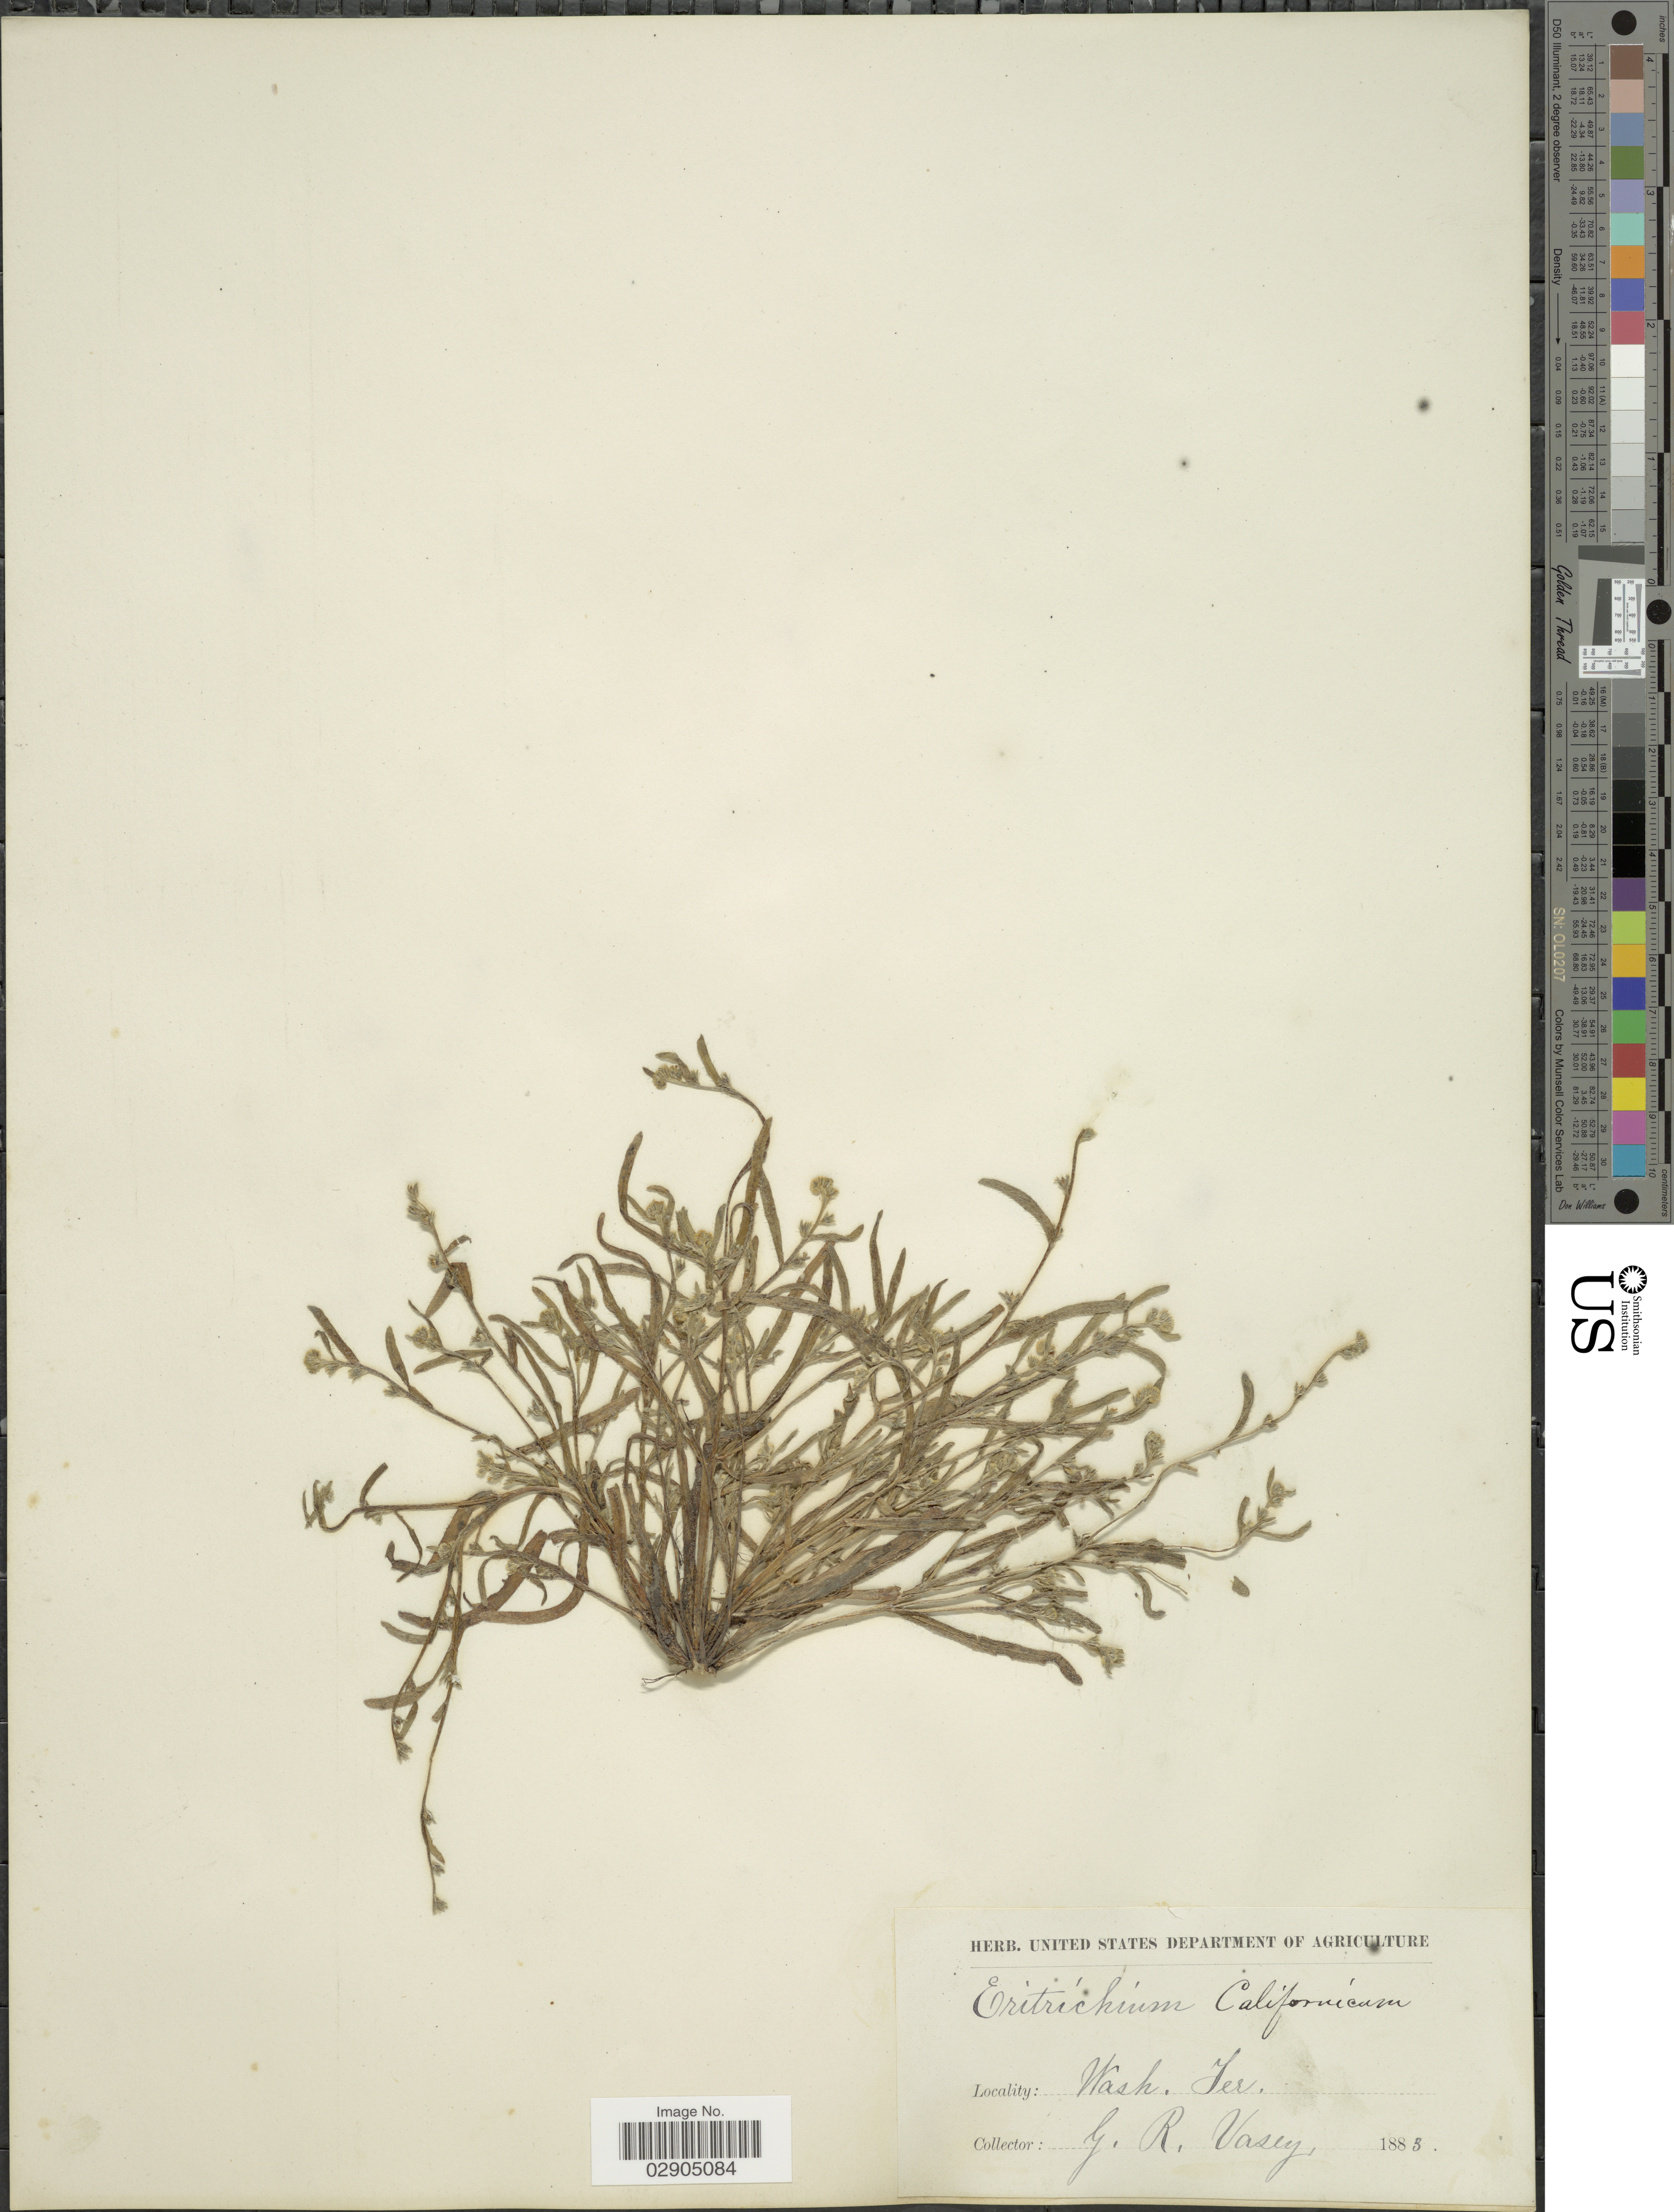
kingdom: Plantae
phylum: Tracheophyta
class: Magnoliopsida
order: Boraginales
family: Boraginaceae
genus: Allocarya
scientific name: Allocarya californica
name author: (Fisch. & C.A. Mey.) Greene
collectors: G. R. Vasey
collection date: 1883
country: United States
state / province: Washington